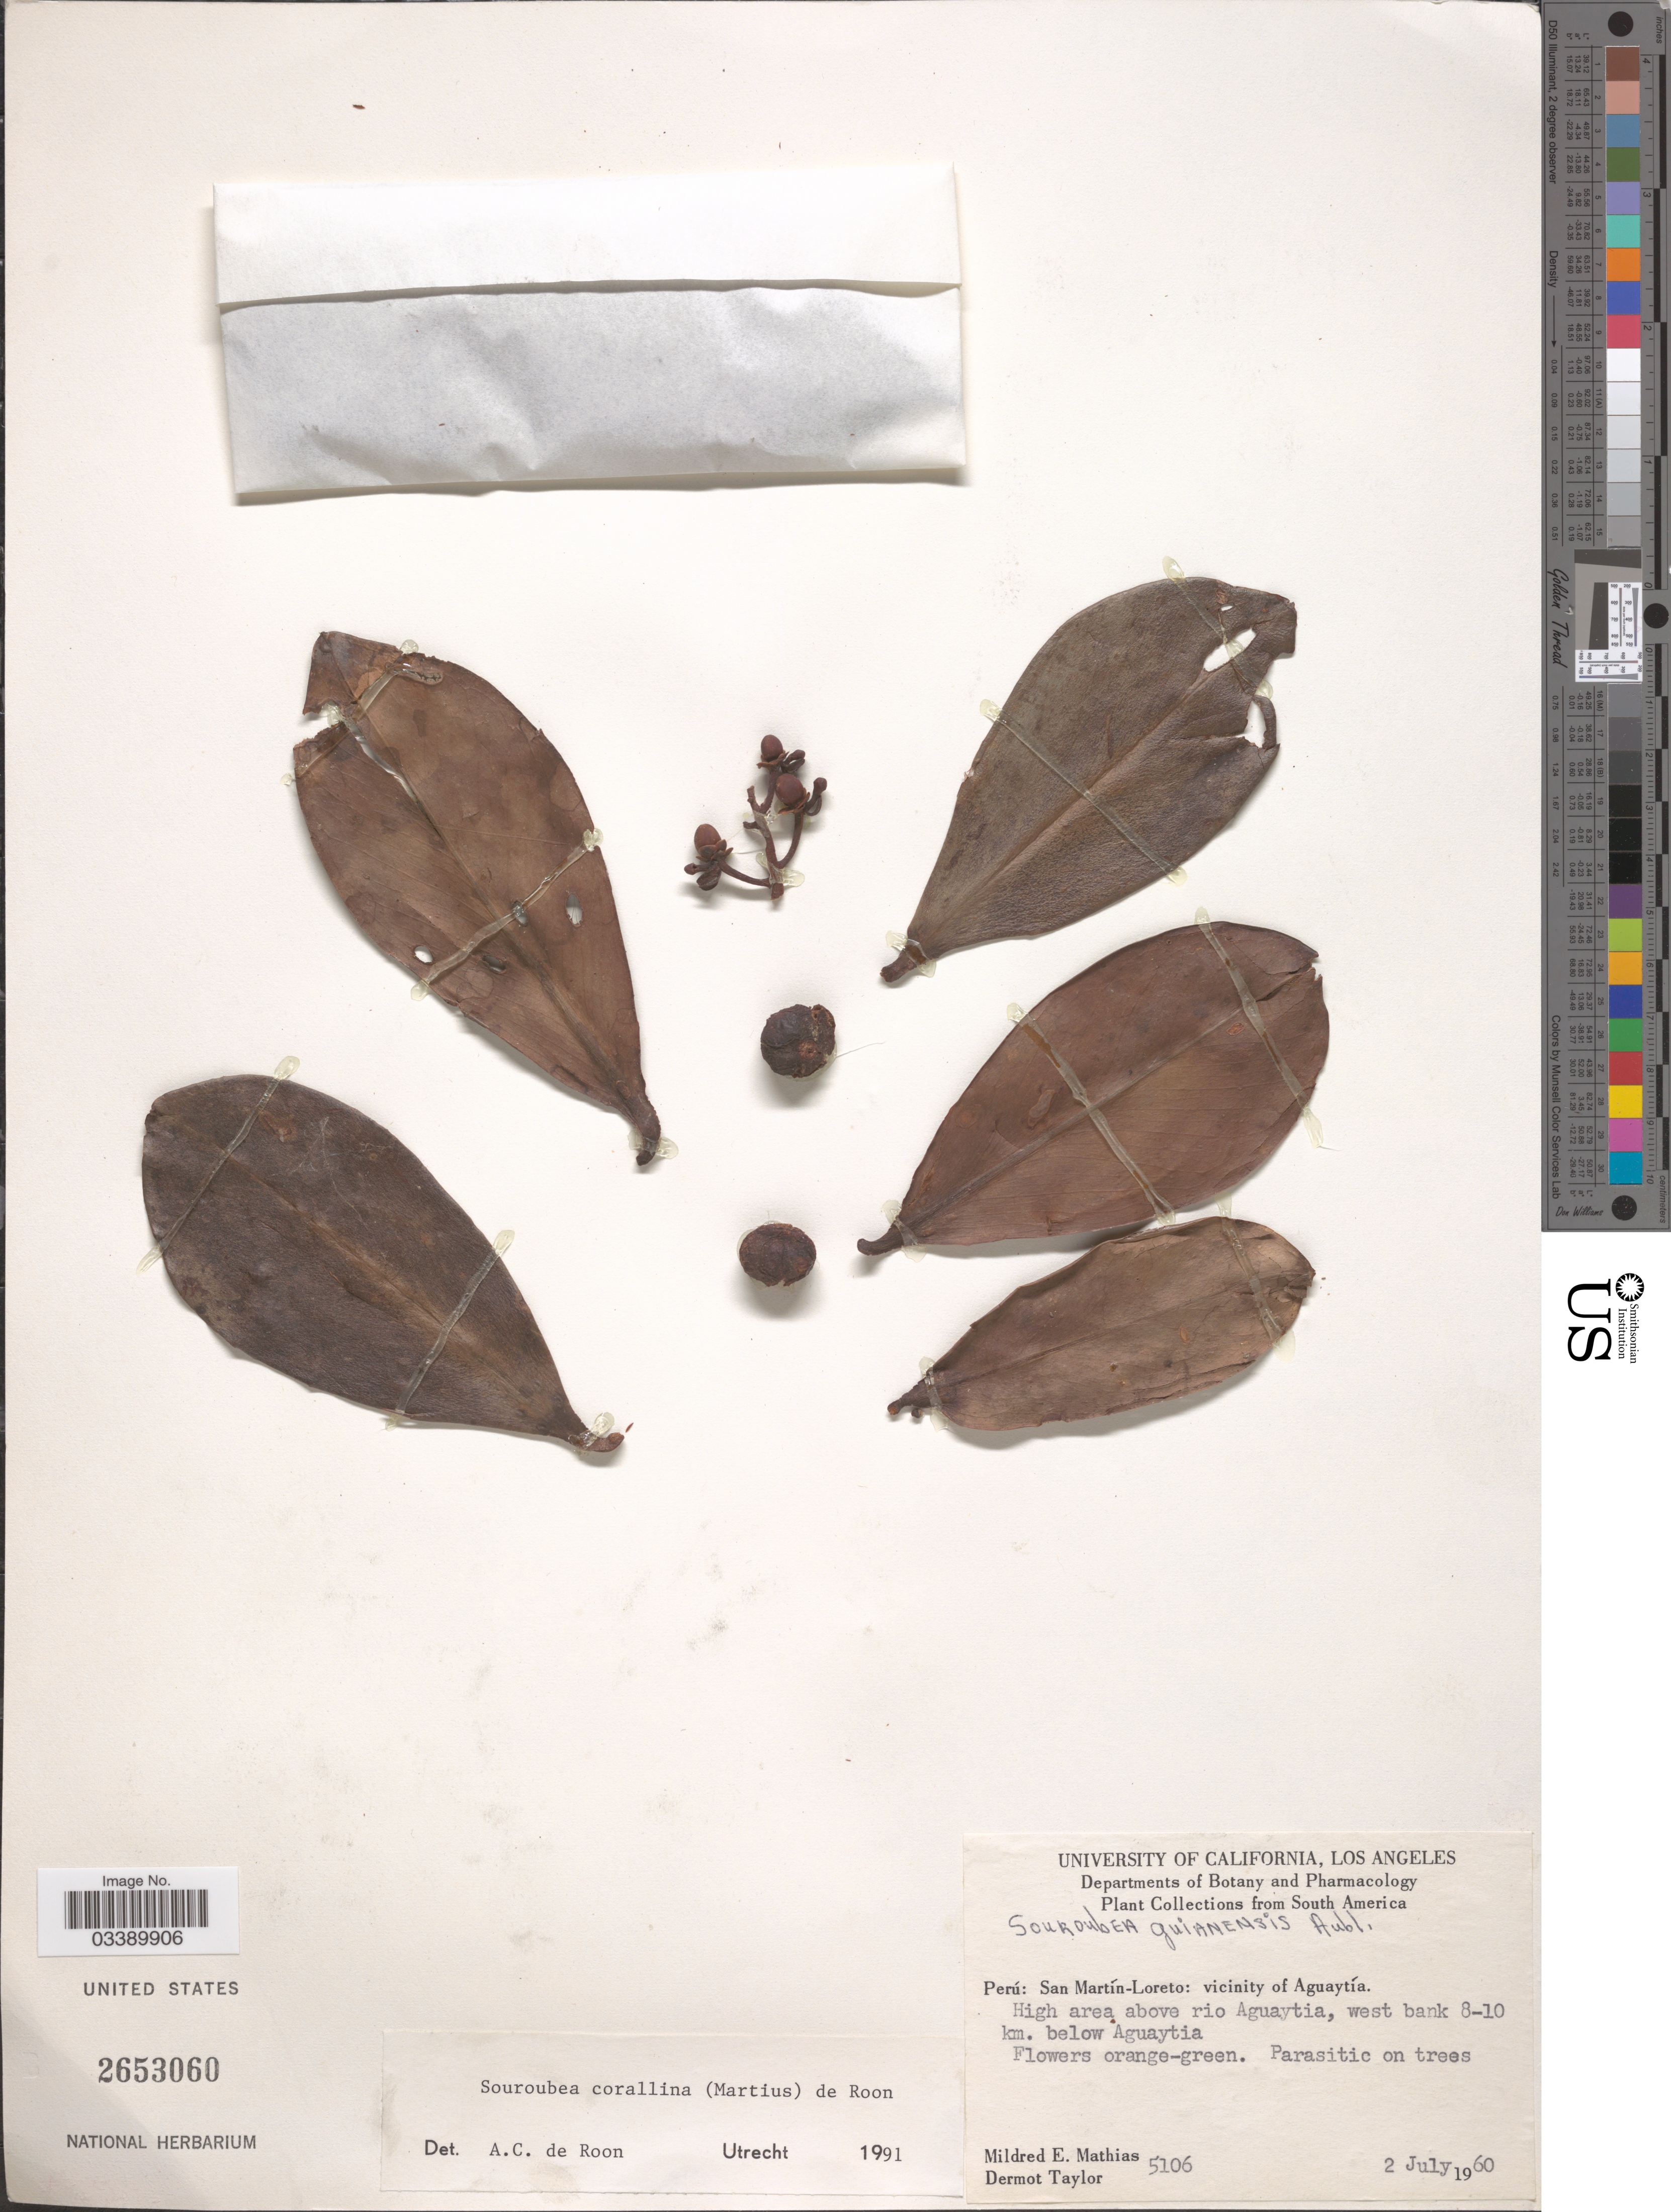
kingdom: Plantae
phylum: Tracheophyta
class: Magnoliopsida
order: Ericales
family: Marcgraviaceae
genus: Souroubea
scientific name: Souroubea corallina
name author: (Mart.) de Roon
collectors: M. E. Mathias & D. Taylor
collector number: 5106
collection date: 1960-07-02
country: Peru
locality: San Martín-Loreto: vicinity of Aguaytía. High area above rio Aguaytia, west bank 8-10 km. below Aguaytia.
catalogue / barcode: US 2653060